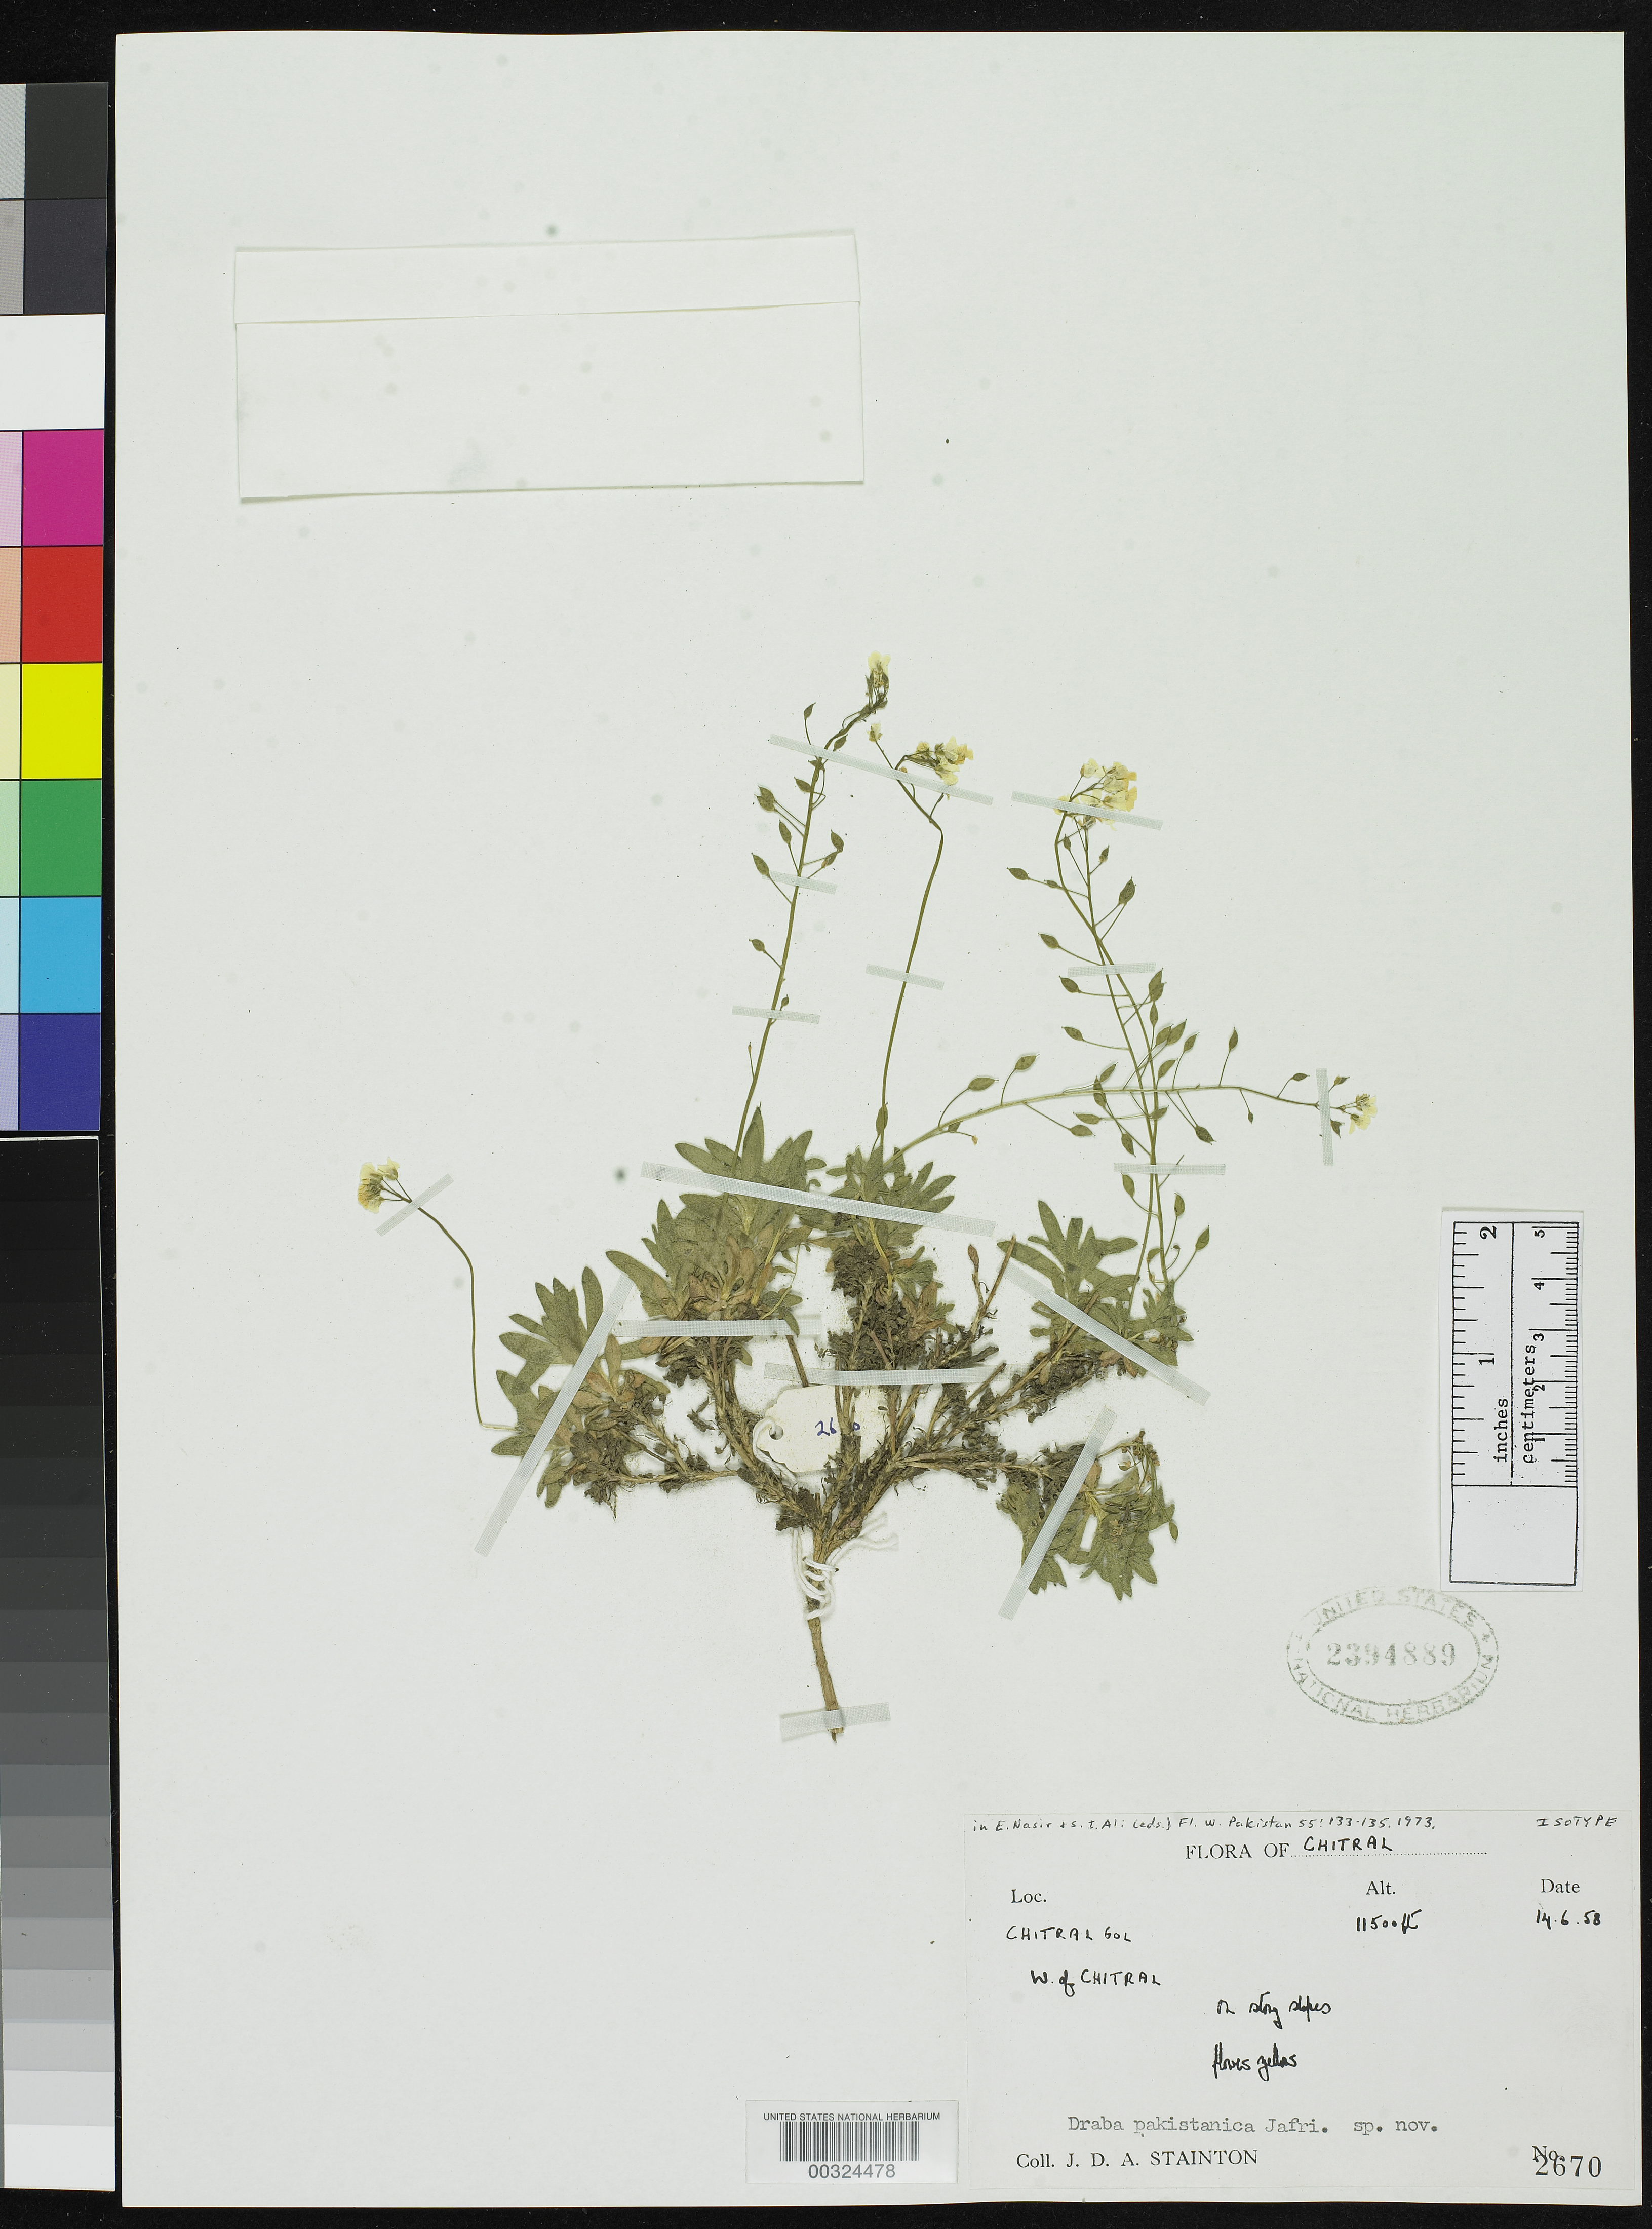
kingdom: Plantae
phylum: Tracheophyta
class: Magnoliopsida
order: Brassicales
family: Brassicaceae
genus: Draba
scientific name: Draba pakistanica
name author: Jafri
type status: Isotype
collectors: J. Stainton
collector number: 2670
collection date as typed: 14 Jun 1958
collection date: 1958-06-14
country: Pakistan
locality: W of Chitral, Chitral Gol.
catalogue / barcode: US 2394889